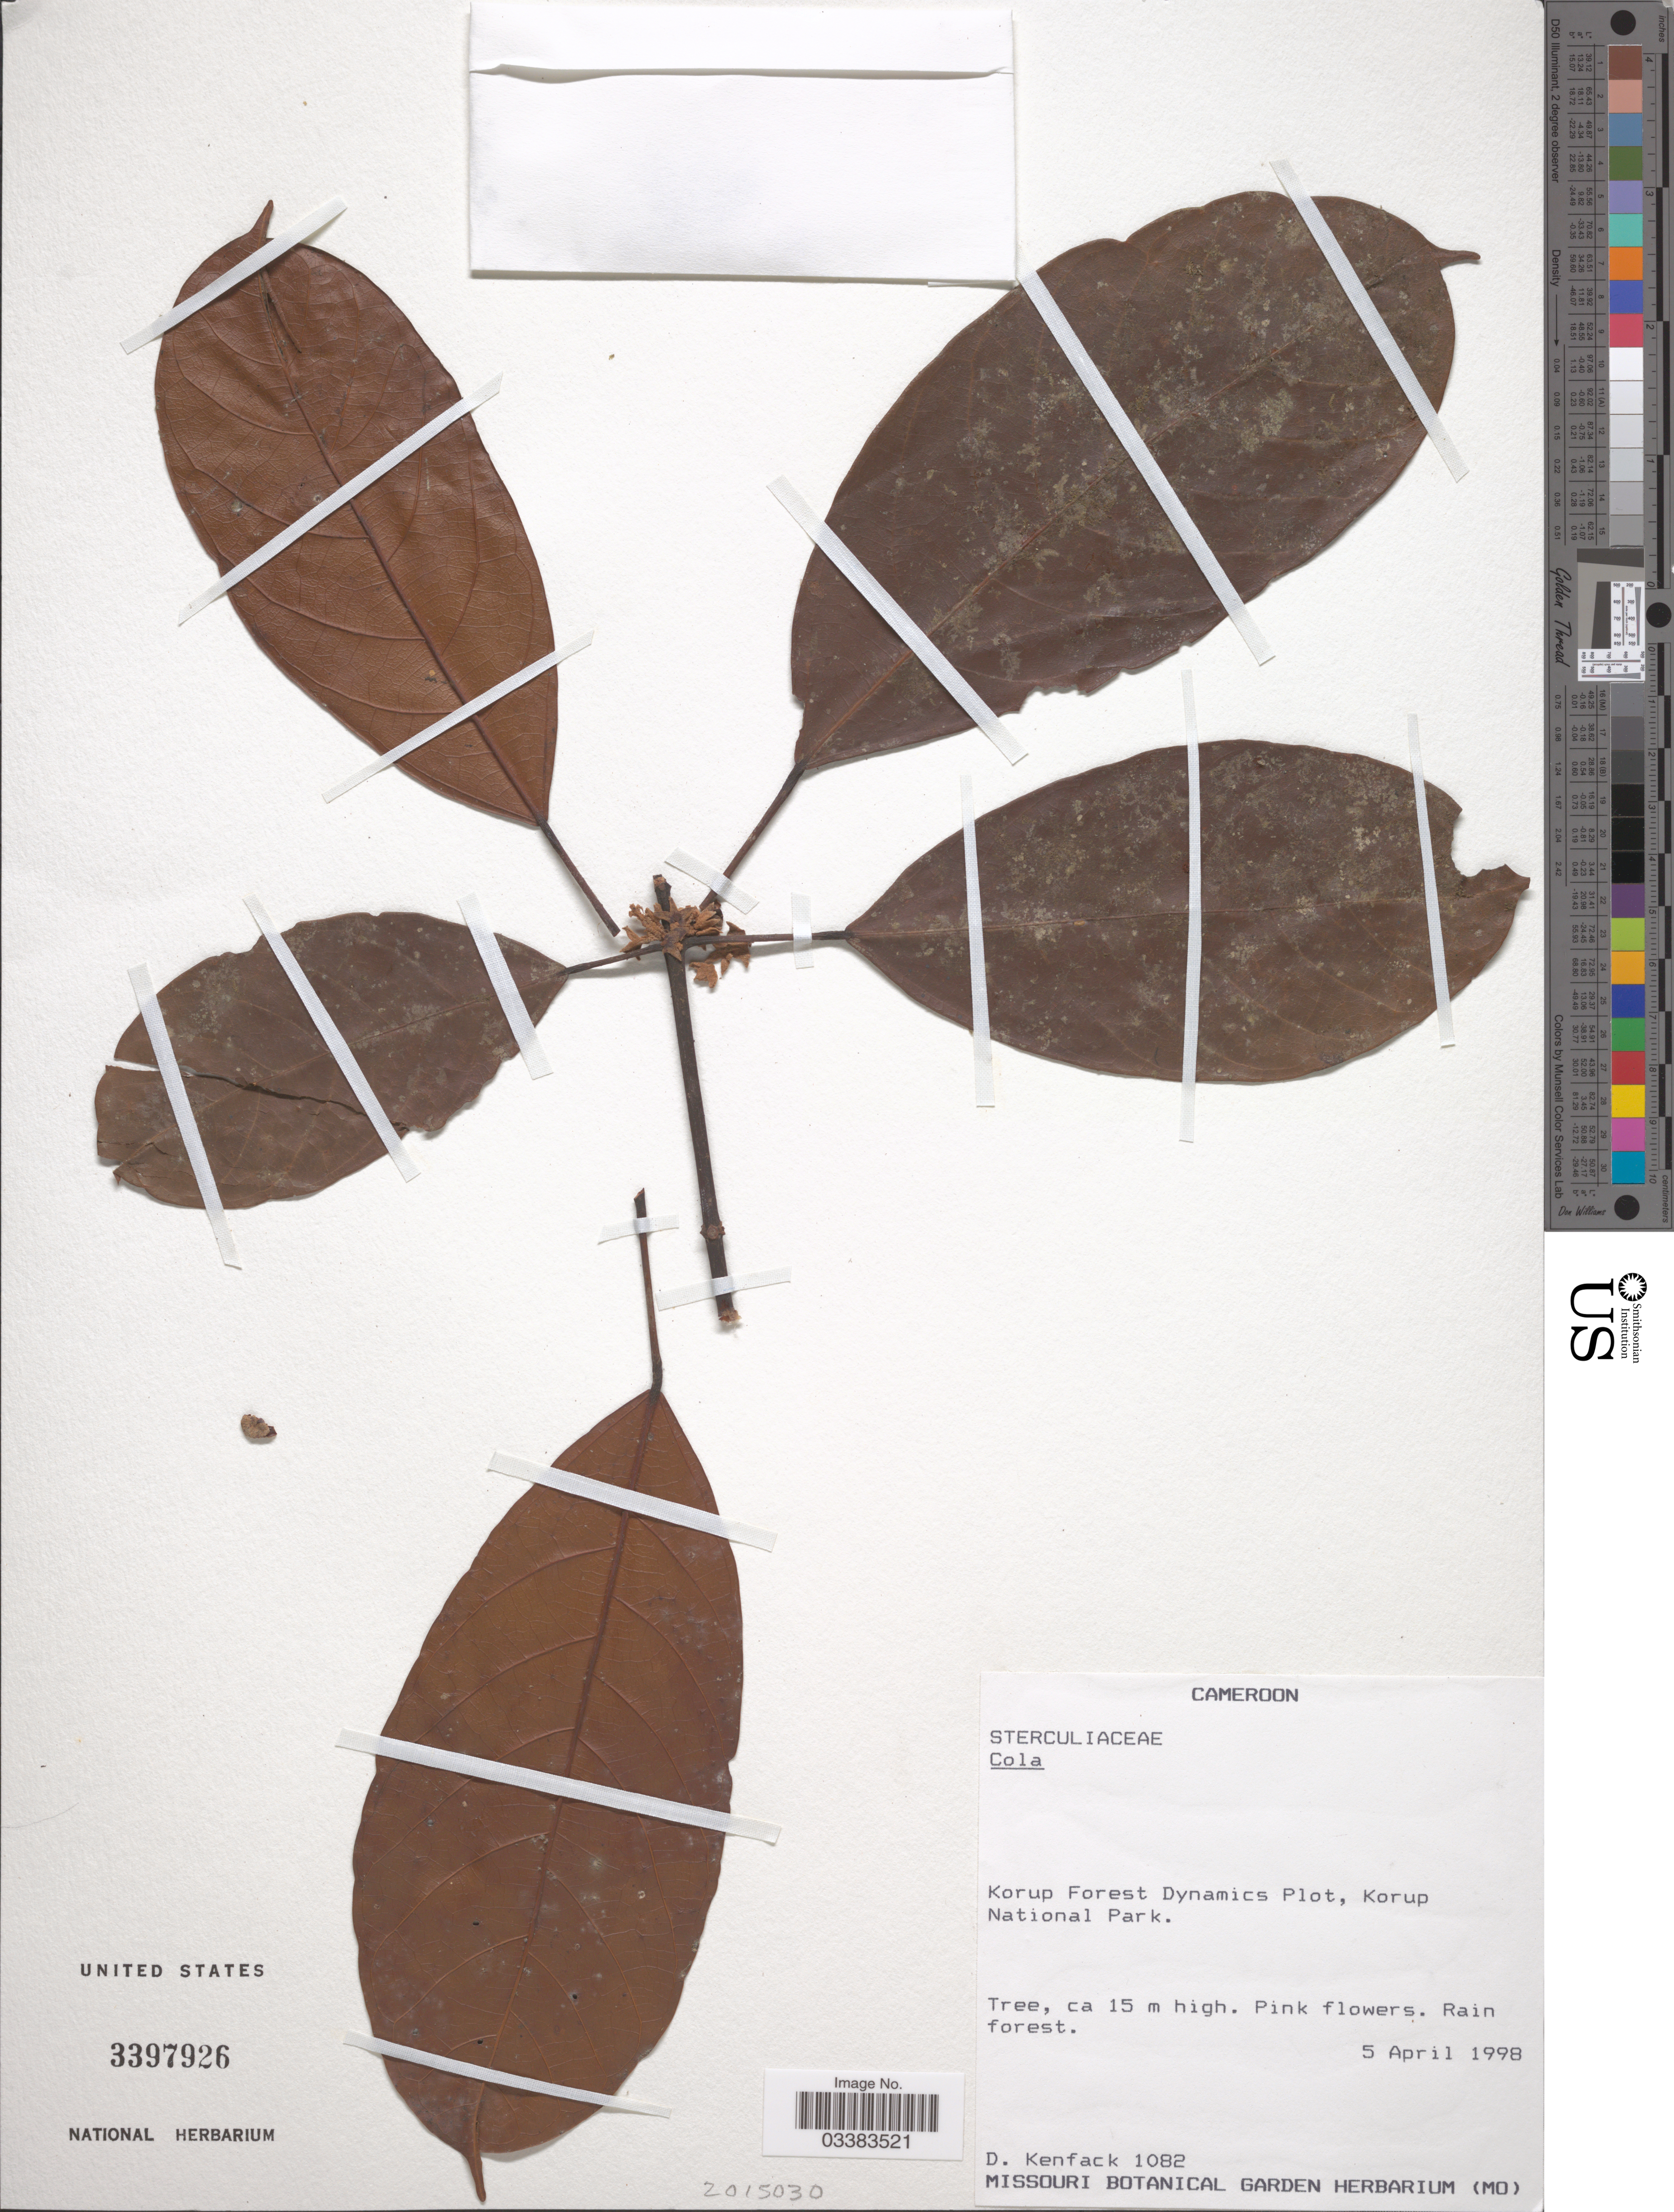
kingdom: Plantae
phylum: Tracheophyta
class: Magnoliopsida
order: Malvales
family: Malvaceae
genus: Cola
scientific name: Cola sp.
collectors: D. Kenfack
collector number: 1082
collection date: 1998-04-05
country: Cameroon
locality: Korup Forest Dynamics Plot, Korup National Park.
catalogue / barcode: US 3397926